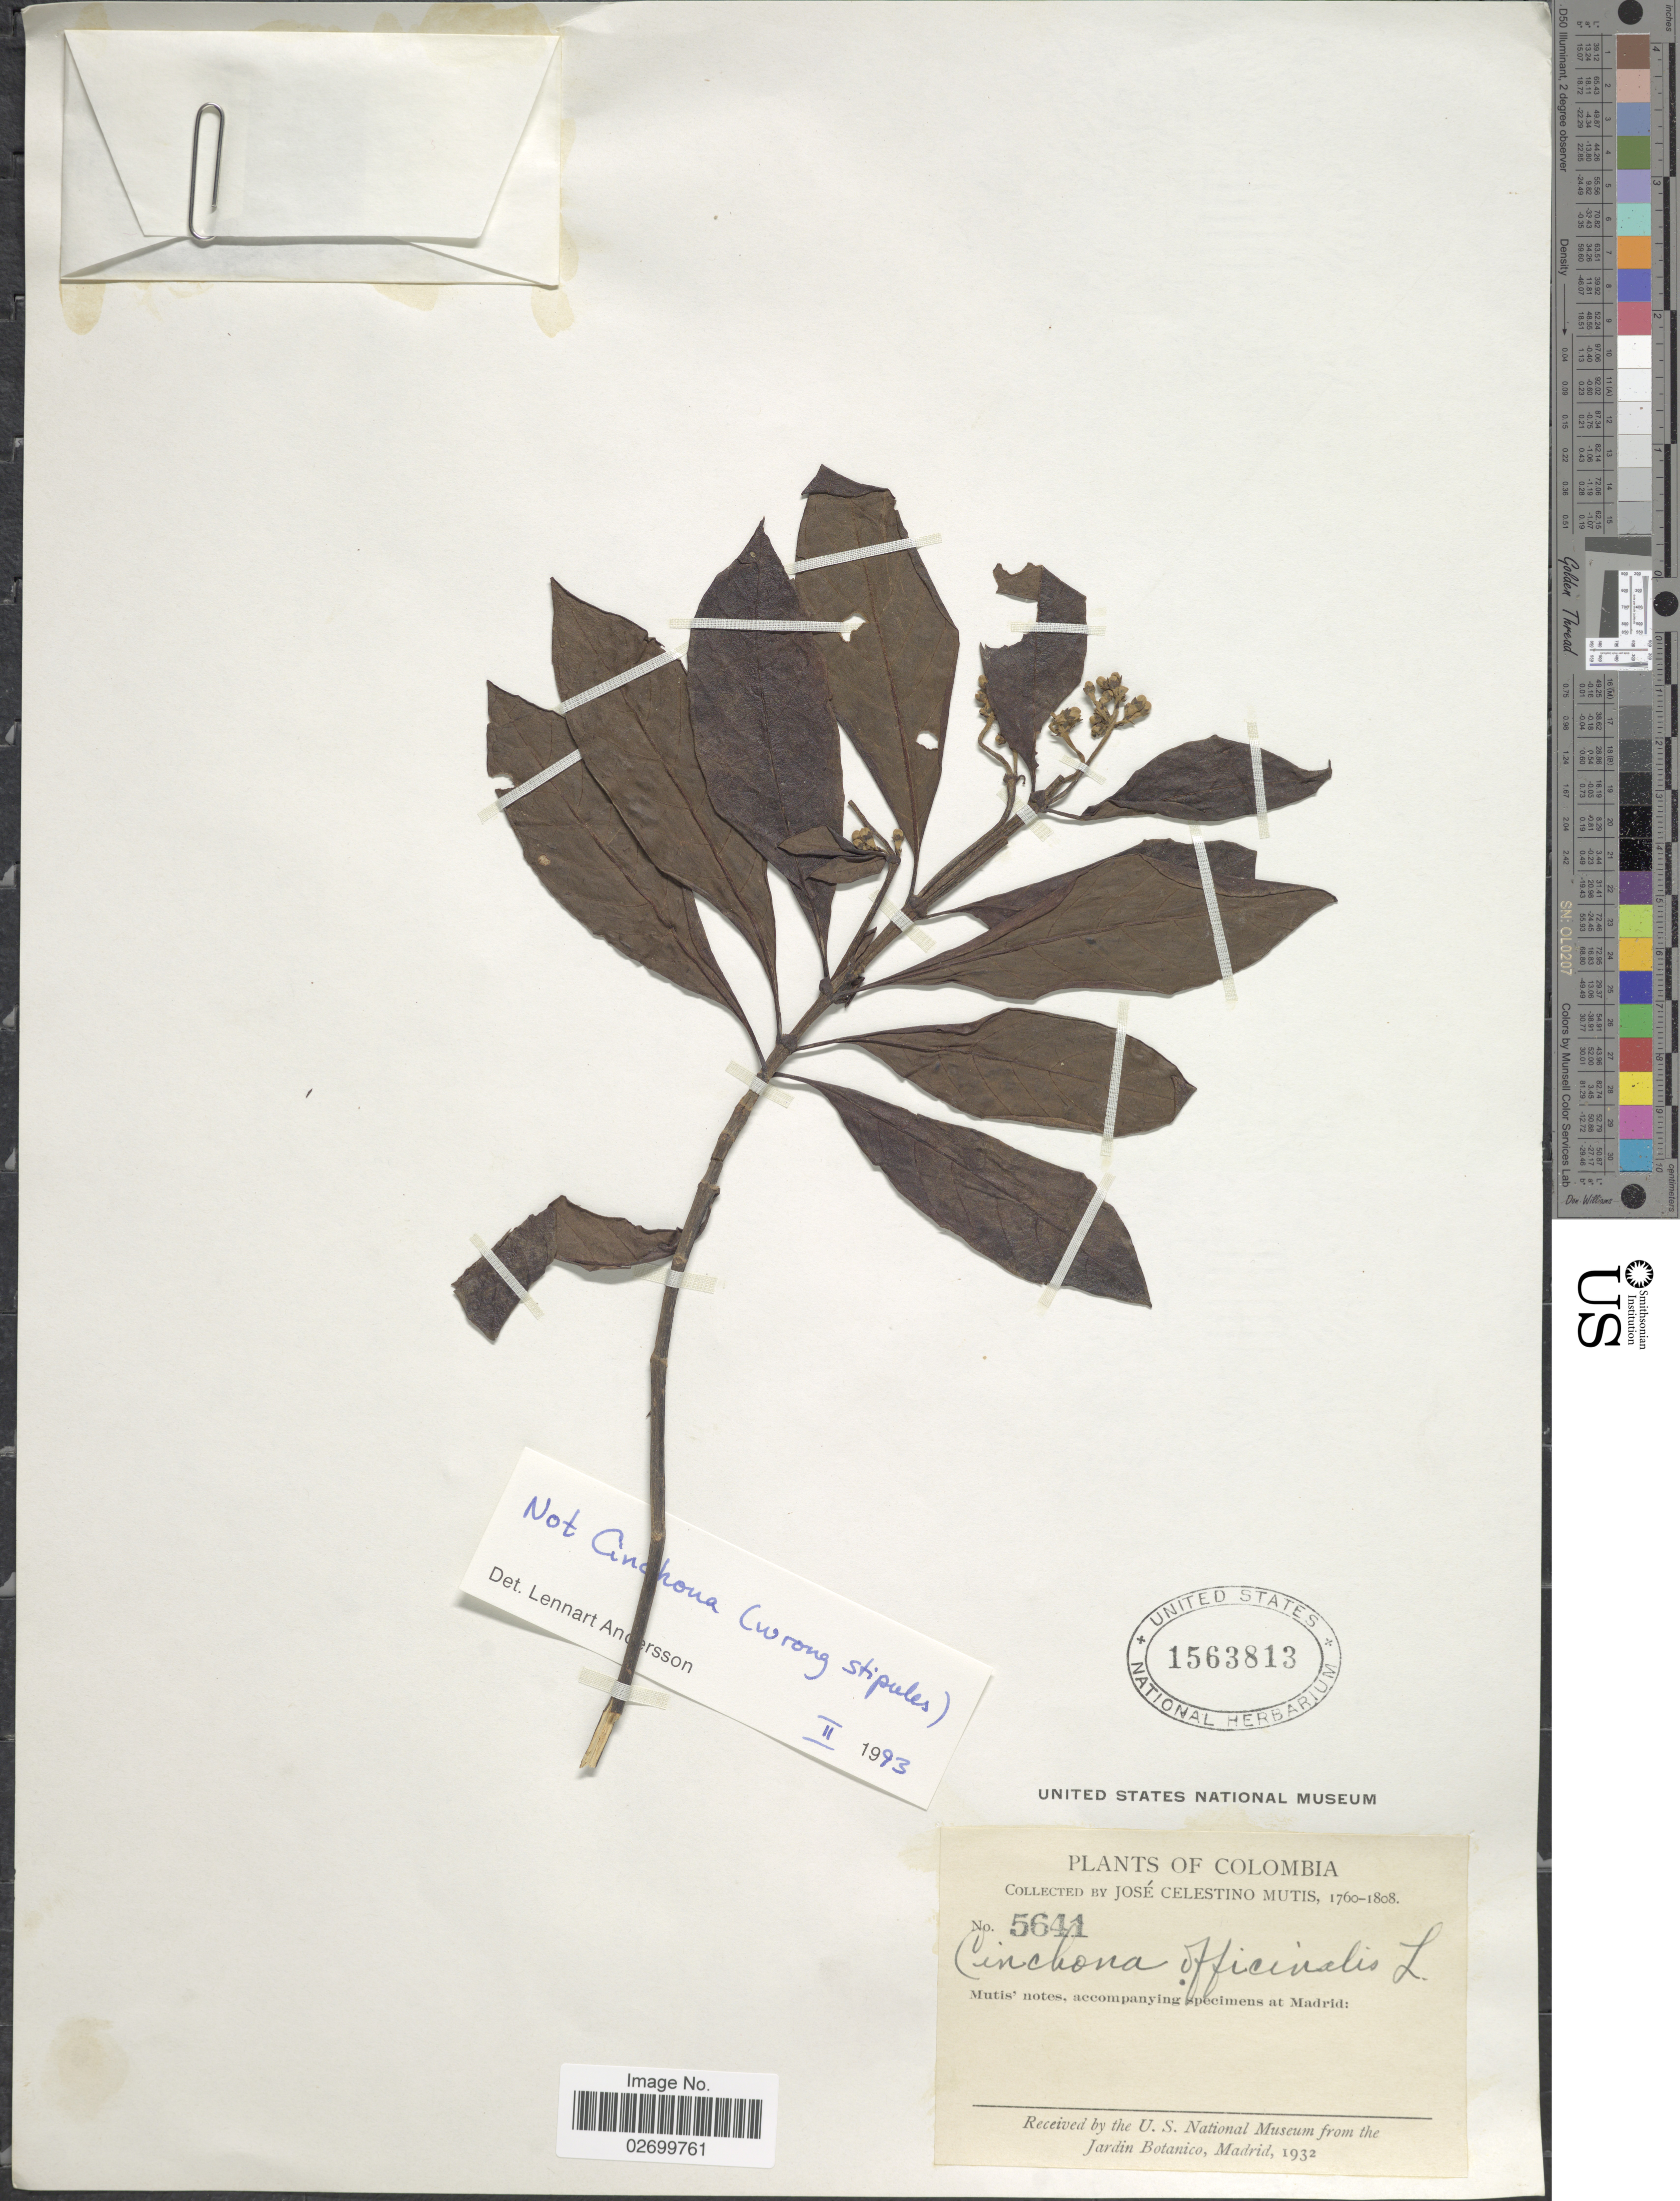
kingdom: Plantae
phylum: Tracheophyta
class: Magnoliopsida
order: Gentianales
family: Rubiaceae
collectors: J. C. B. Mutis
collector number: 5641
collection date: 1760/1808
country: Colombia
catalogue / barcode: US 1563813